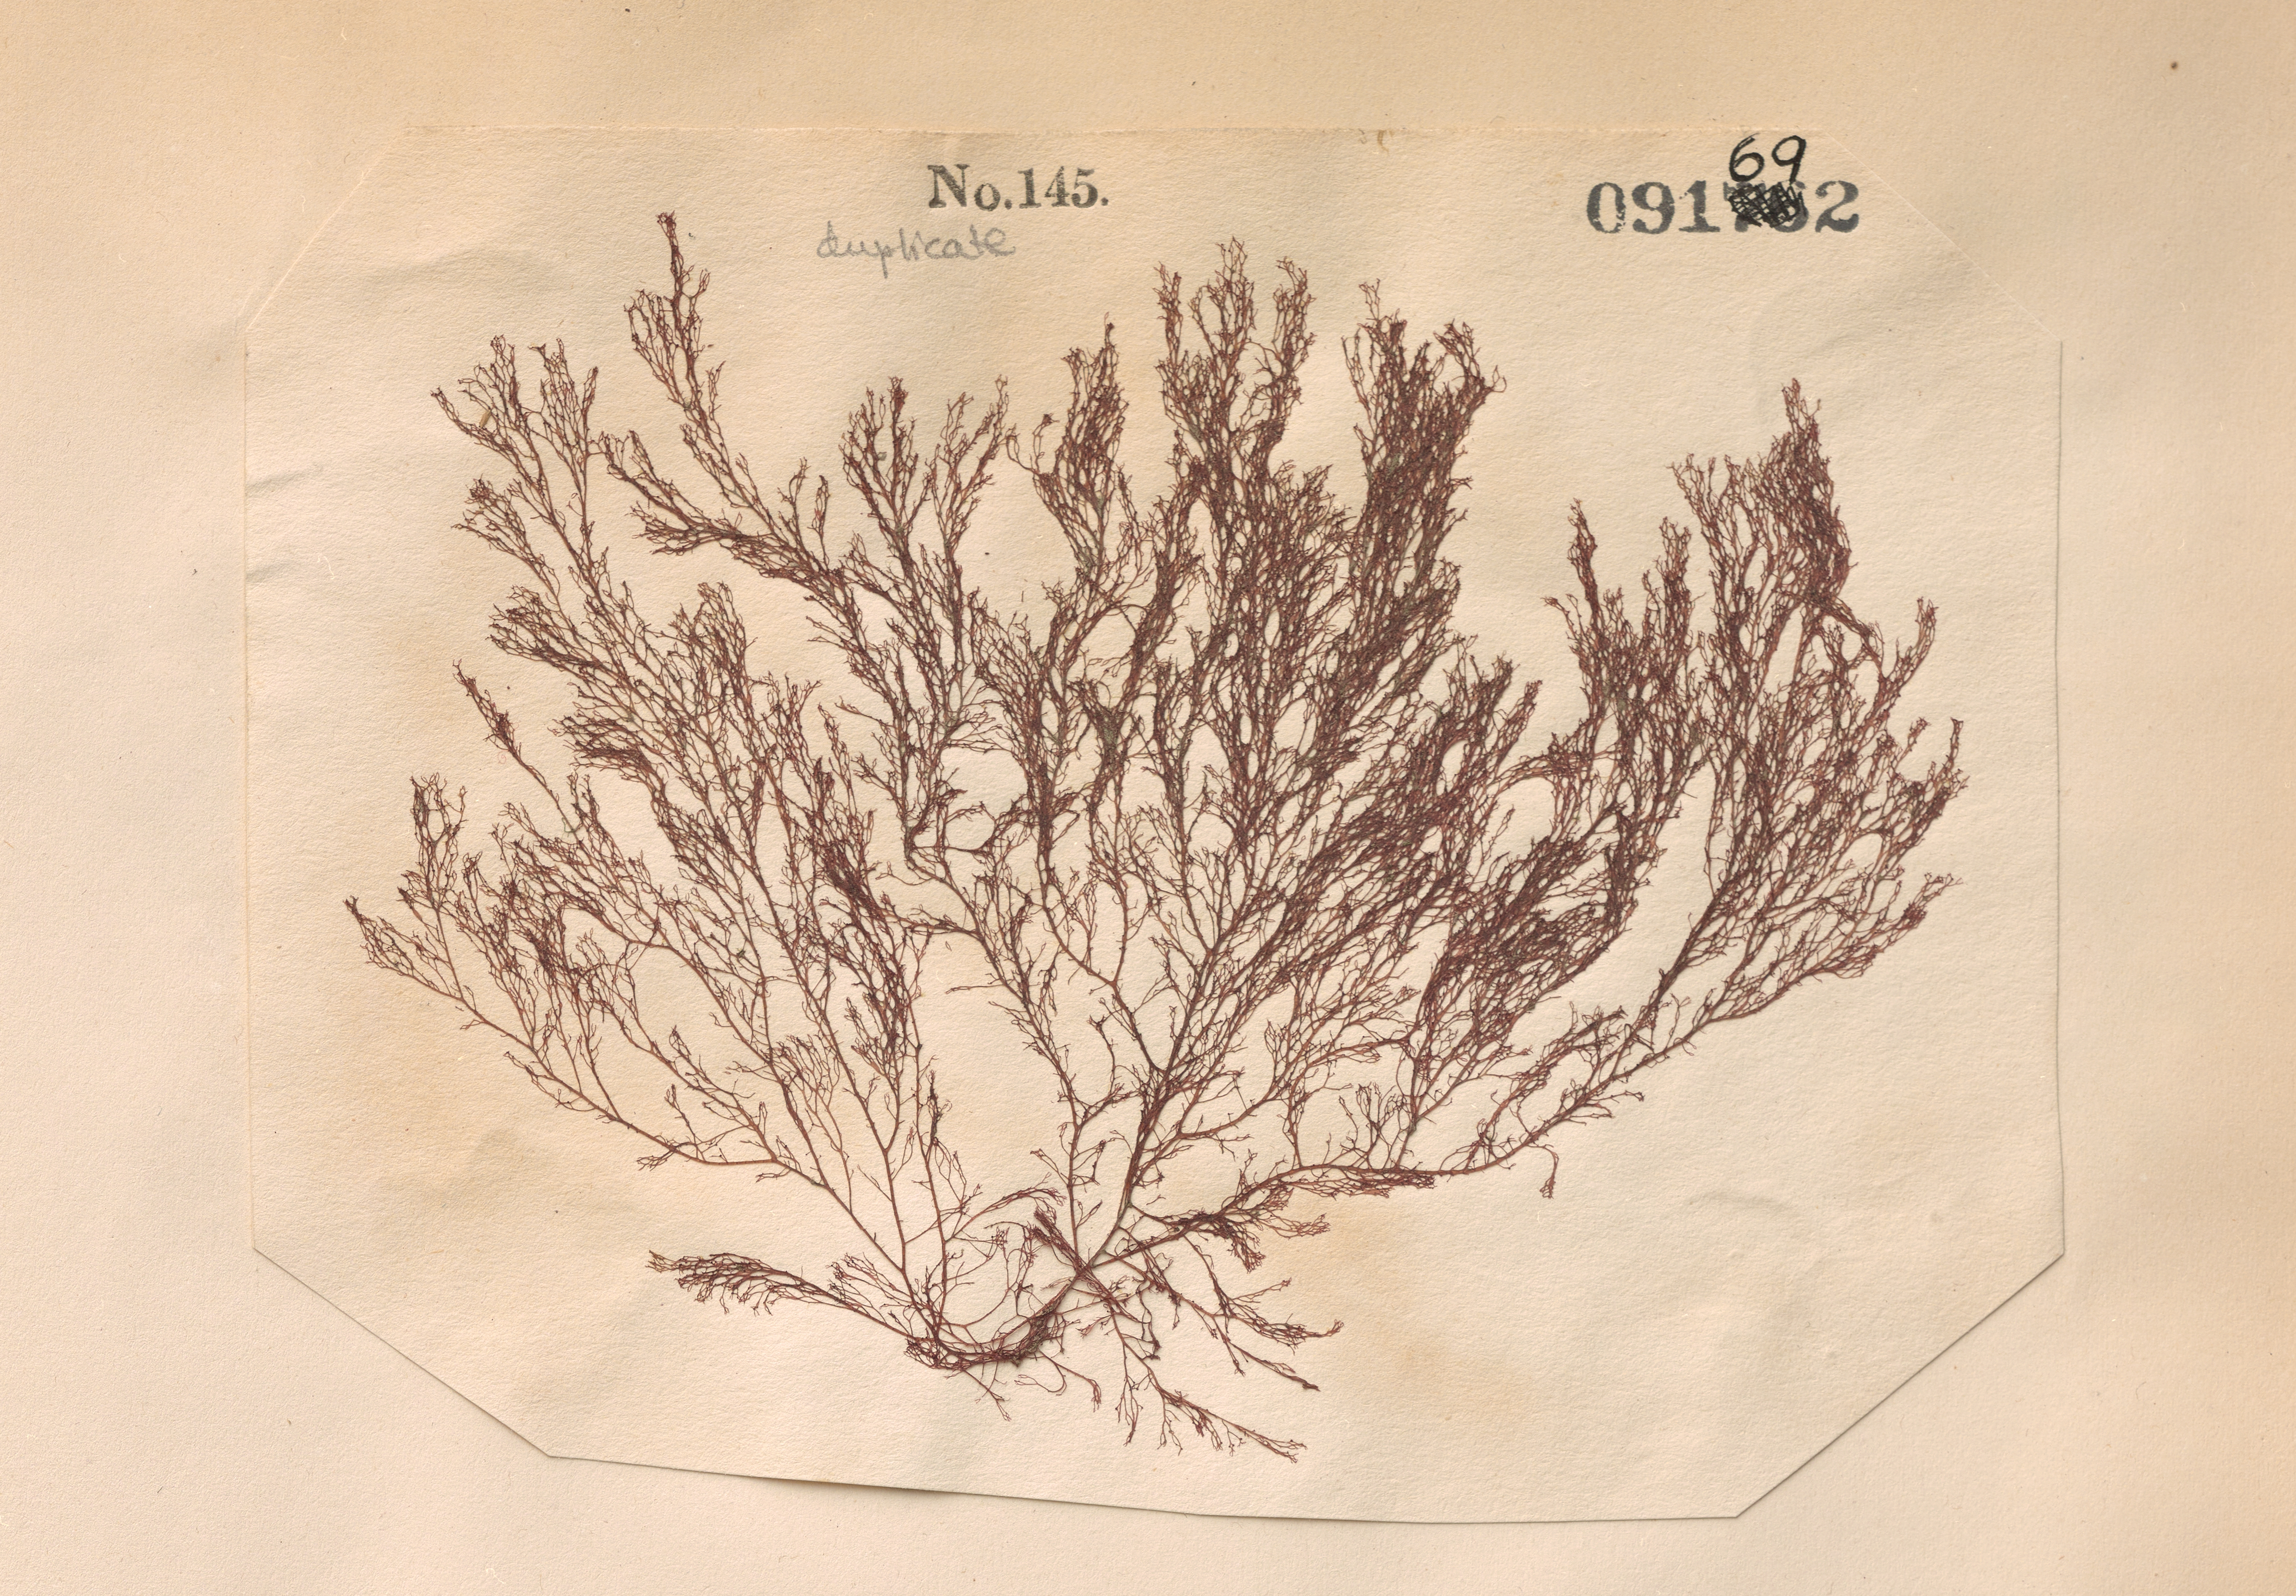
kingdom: Plantae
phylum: Rhodophyta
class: Florideophyceae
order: Ceramiales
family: Ceramiaceae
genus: Ceramium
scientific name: Ceramium rubrum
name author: C. Agardh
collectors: C. Durant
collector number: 145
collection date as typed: Sum 1850 AND -- Fal 1850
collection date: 1850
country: United States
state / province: New York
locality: New York Bay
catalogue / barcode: US 91692